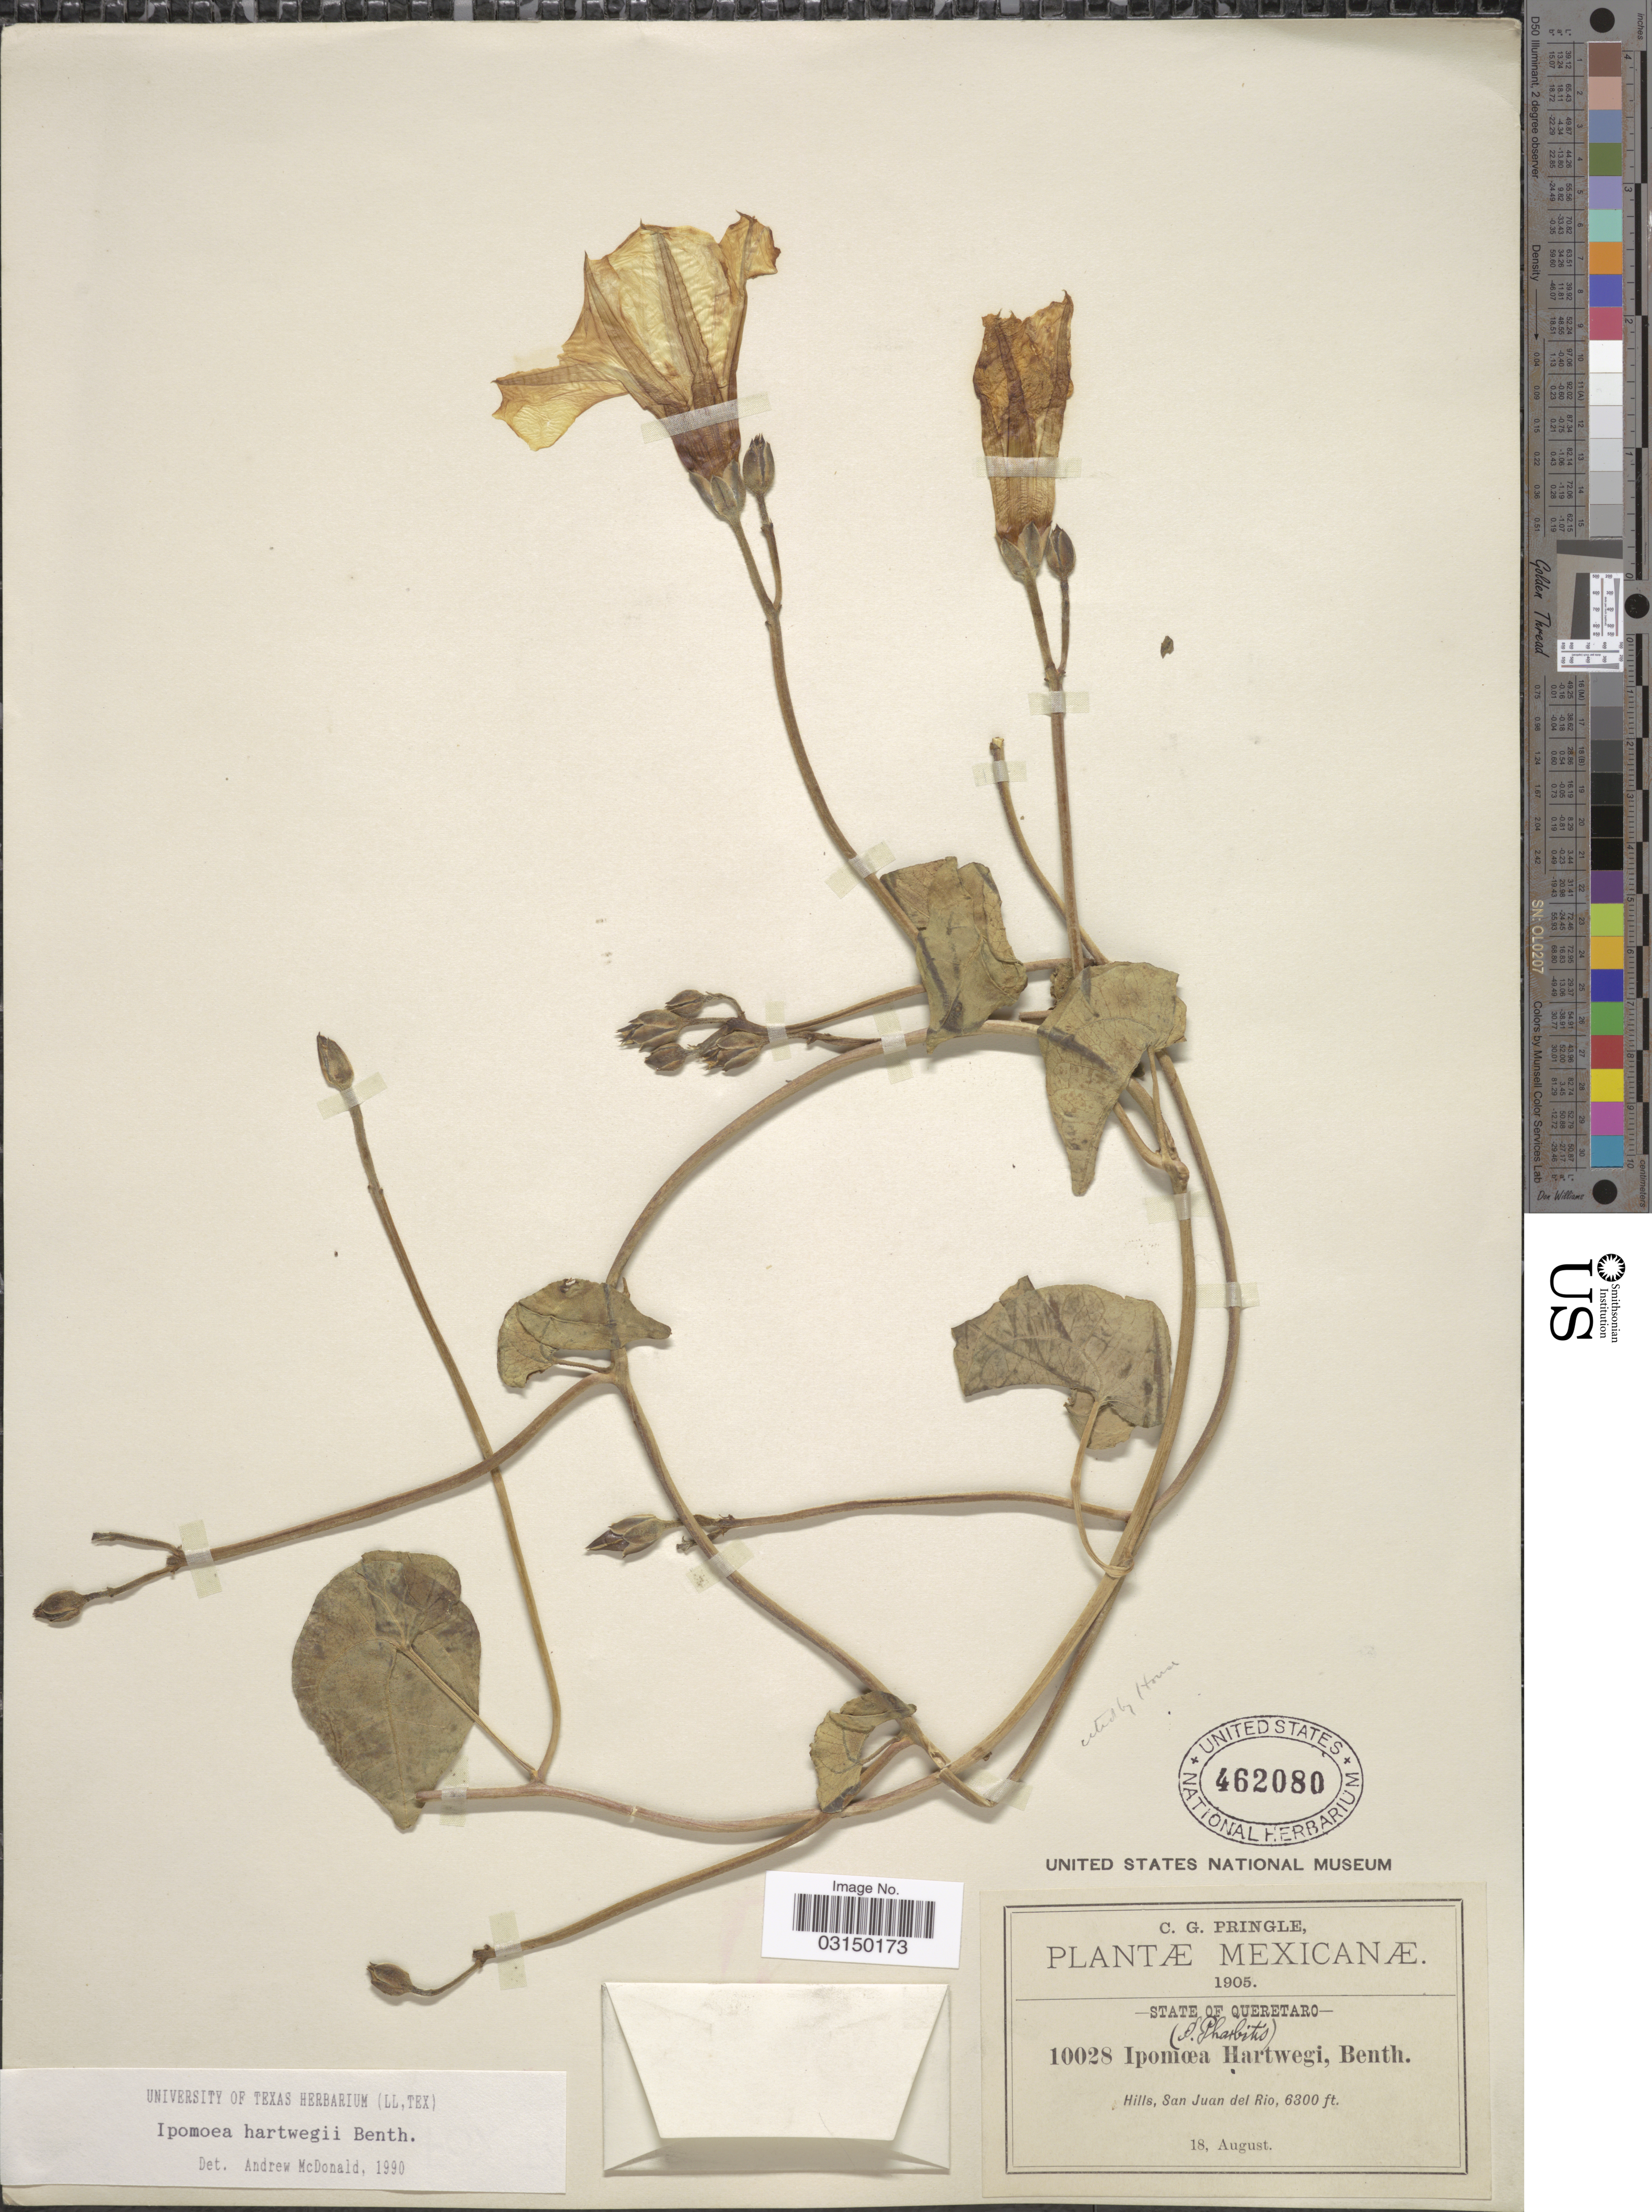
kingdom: Plantae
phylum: Tracheophyta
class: Magnoliopsida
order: Solanales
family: Convolvulaceae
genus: Ipomoea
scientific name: Ipomoea hartwegii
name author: Benth.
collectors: C. G. Pringle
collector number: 10028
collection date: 1905-08-18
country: Mexico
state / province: Querétaro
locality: Hills, San Juan del Rio.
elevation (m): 1920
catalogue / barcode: US 462080